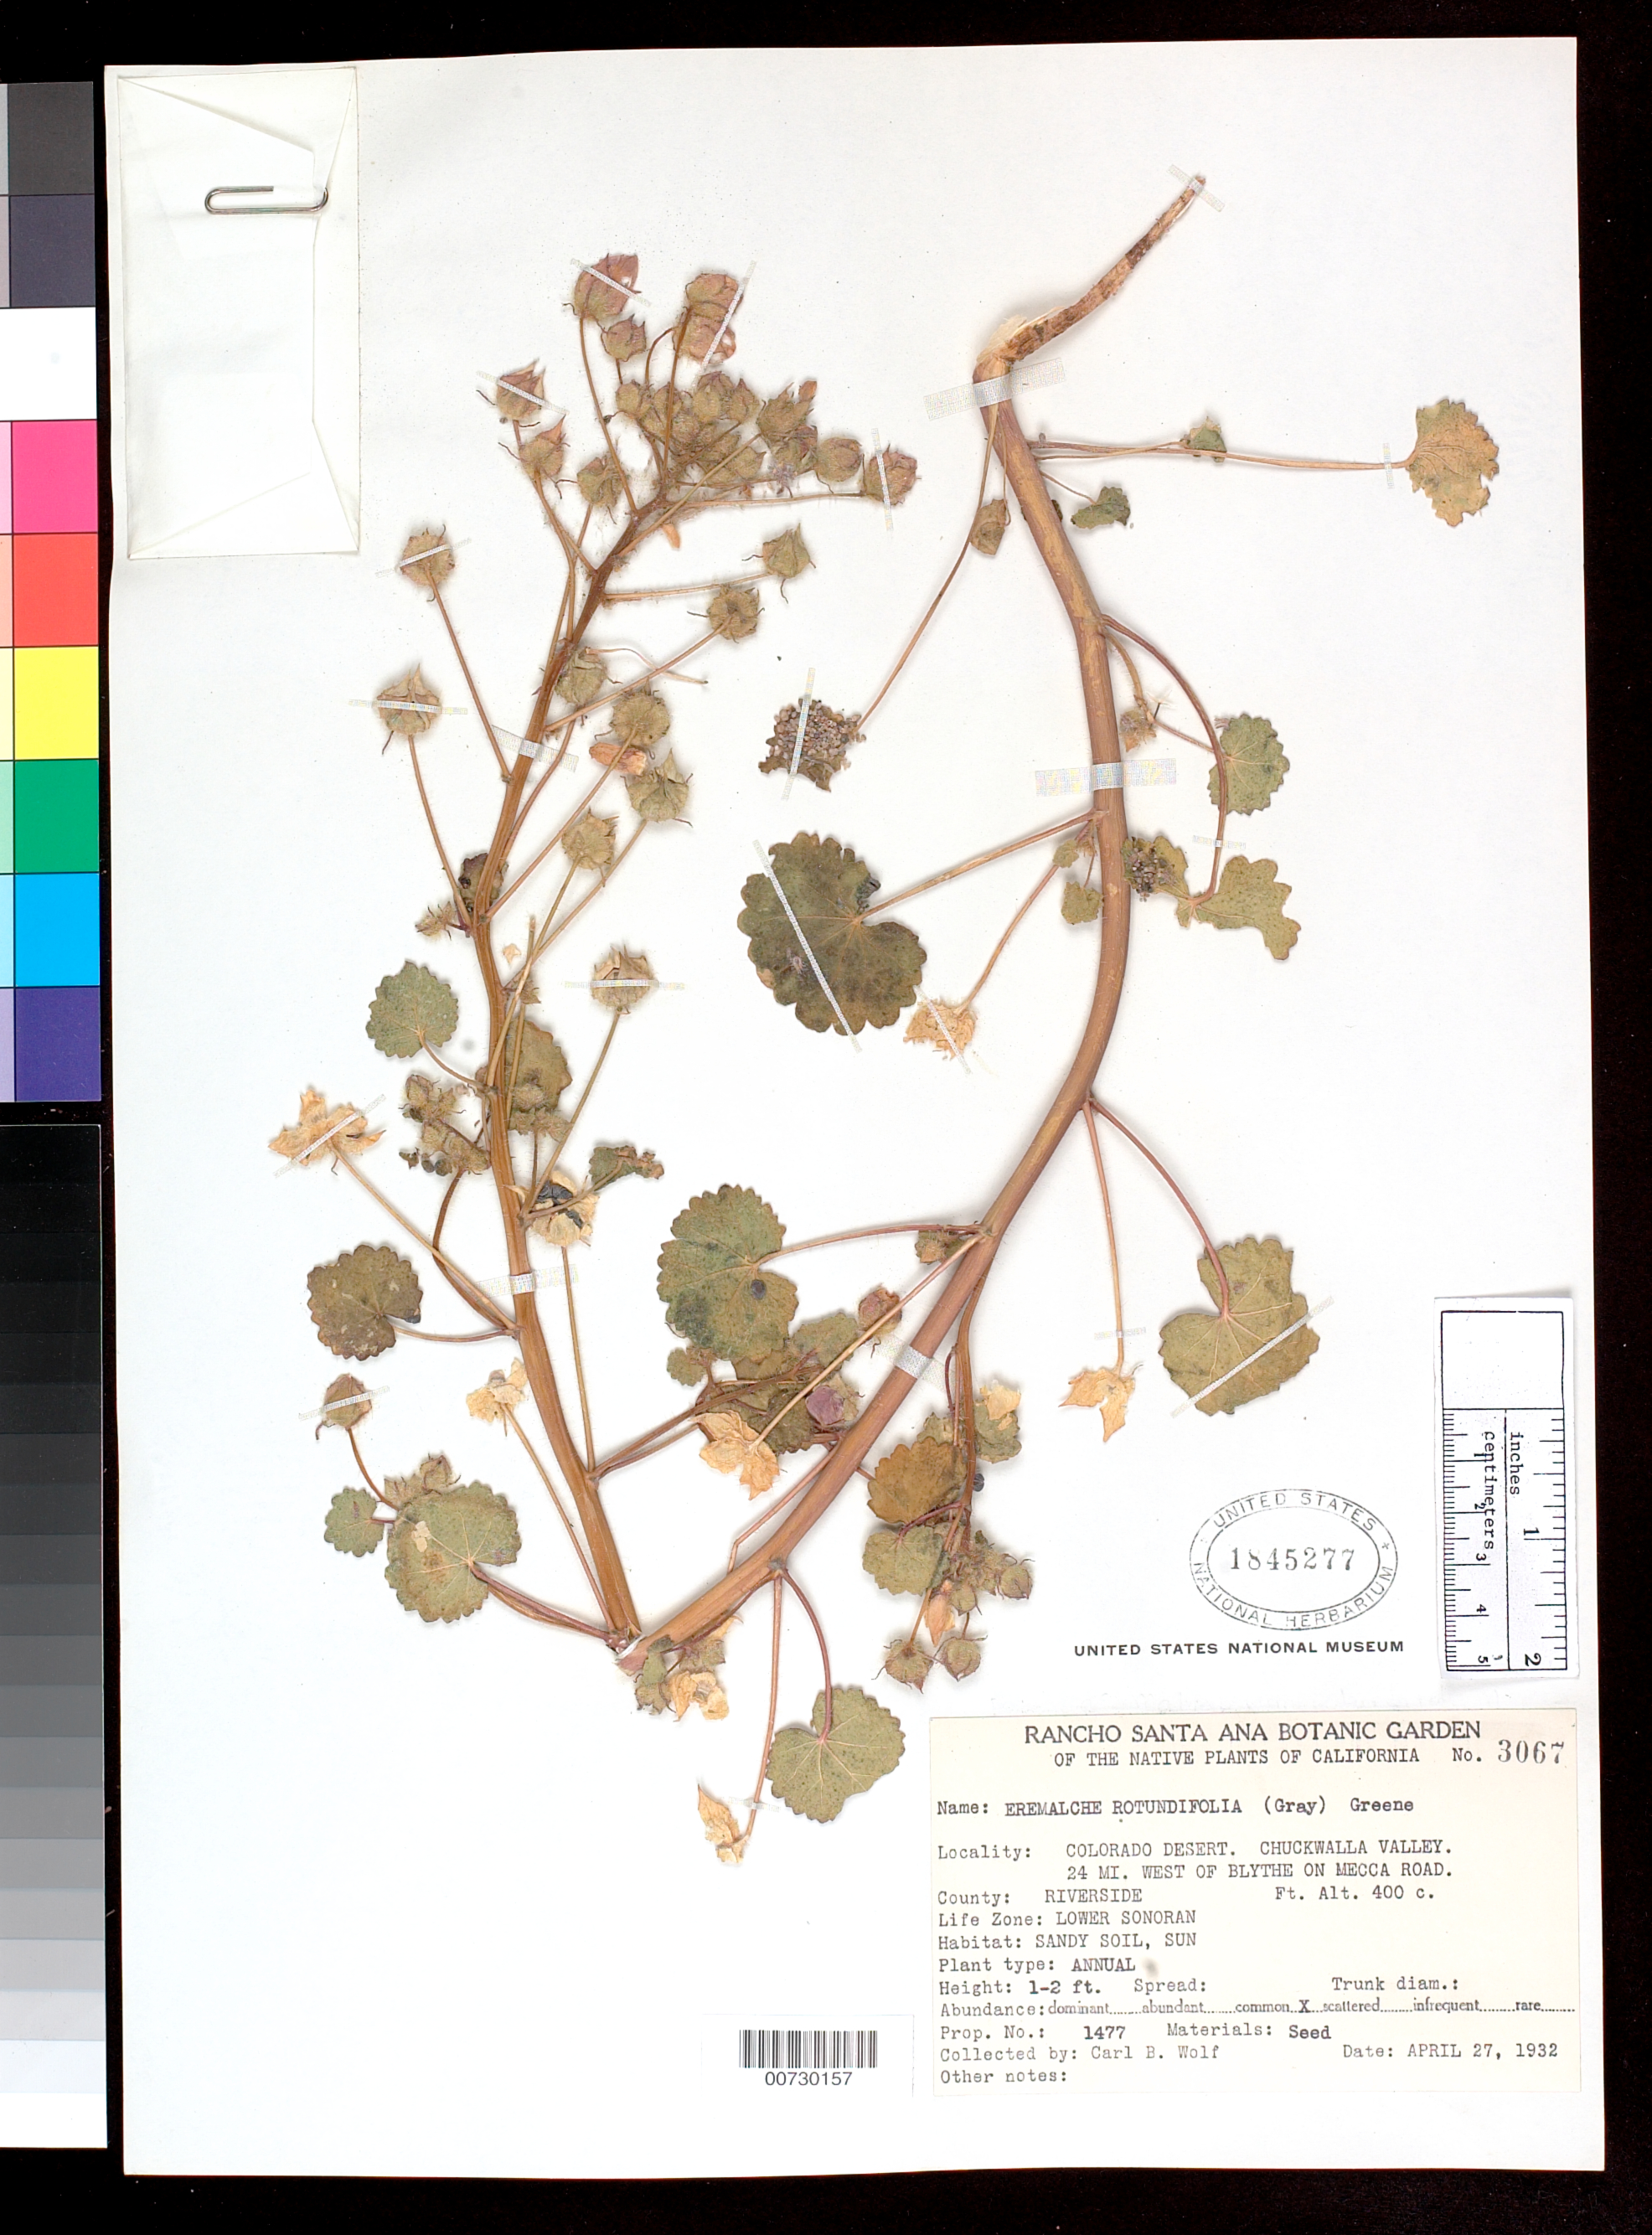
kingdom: Plantae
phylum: Tracheophyta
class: Magnoliopsida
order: Malvales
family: Malvaceae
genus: Eremalche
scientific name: Eremalche rotundifolia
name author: (A. Gray) Greene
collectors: C. B. Wolf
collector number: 3067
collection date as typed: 27 Apr 1932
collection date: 1932-04-27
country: United States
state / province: California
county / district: Riverside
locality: Colorado Desert. Chuckwalla Valley. 24 mi. West of Blythe on Mecca Road.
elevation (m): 122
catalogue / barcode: US 1845277